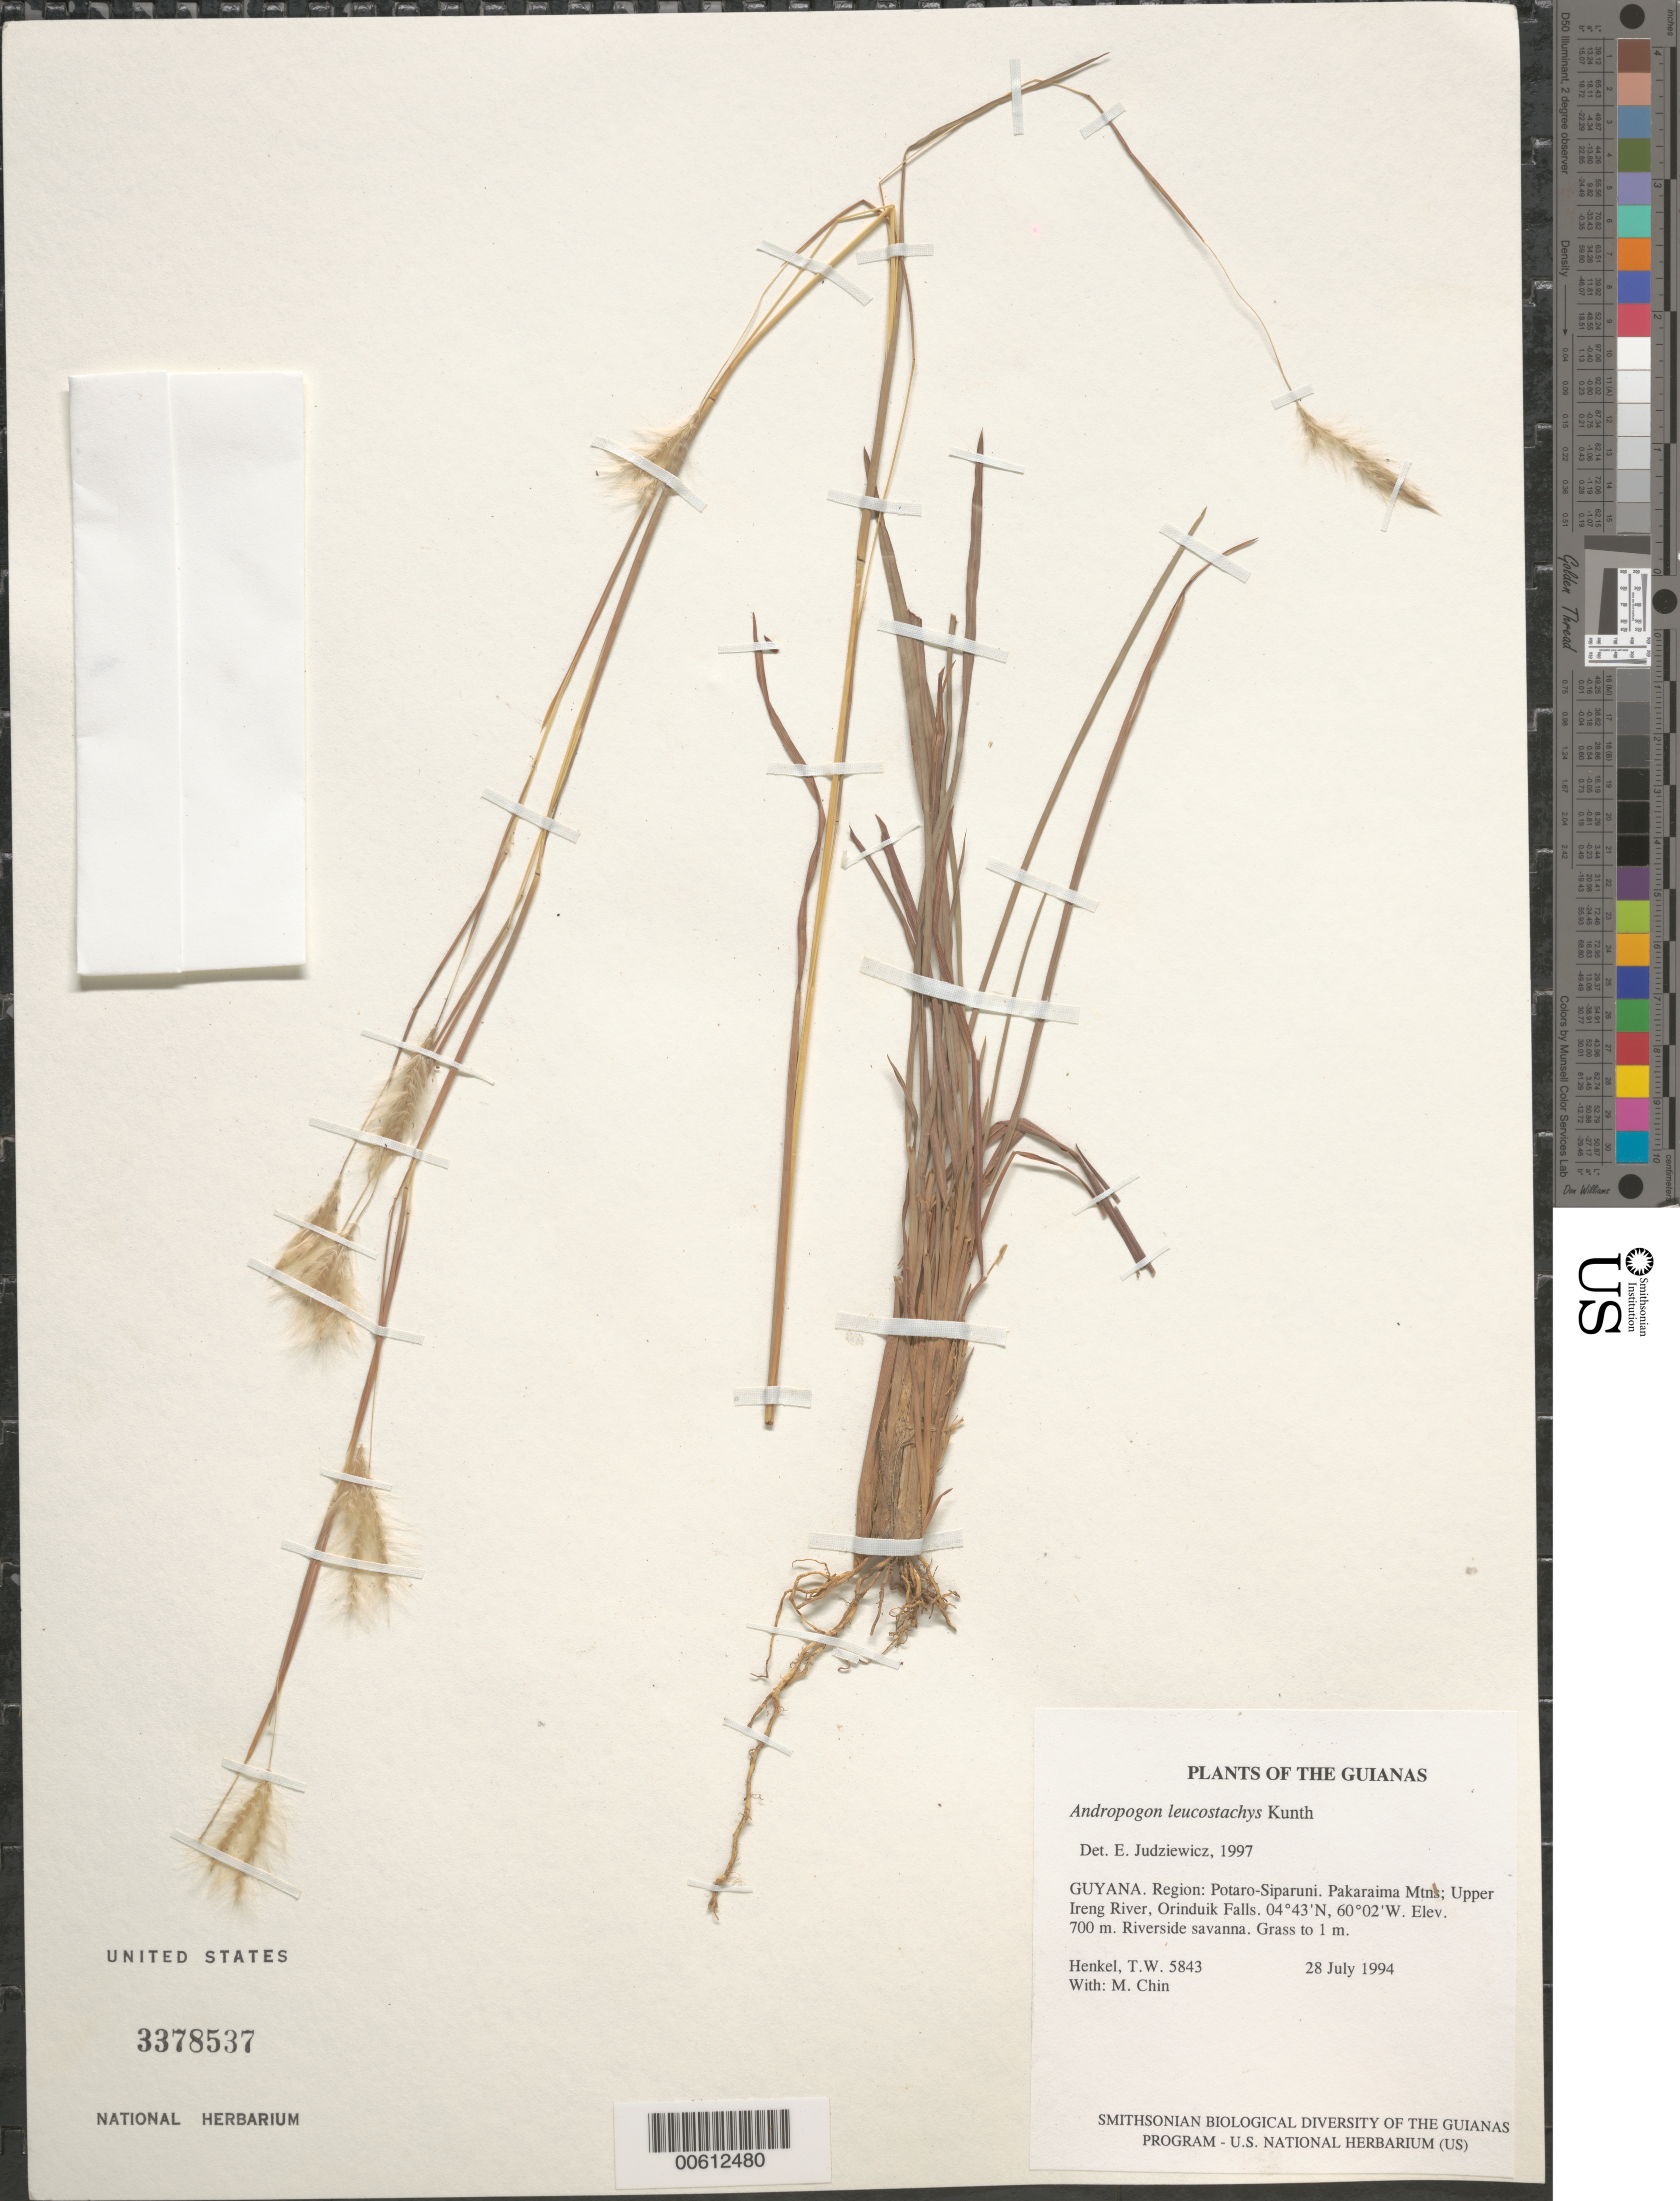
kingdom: Plantae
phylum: Tracheophyta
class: Liliopsida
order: Poales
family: Poaceae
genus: Andropogon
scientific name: Andropogon leucostachyus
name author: Kunth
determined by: Judziewicz, E. J.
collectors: T. Henkel & M. Chin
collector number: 5843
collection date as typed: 28 July 1994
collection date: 1994-07-28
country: Guyana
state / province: Potaro-Siparuni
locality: Pakaraima Mtns; Upper Ireng River, Orinduik Falls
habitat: Riverside savanna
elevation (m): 700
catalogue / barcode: US 3378537